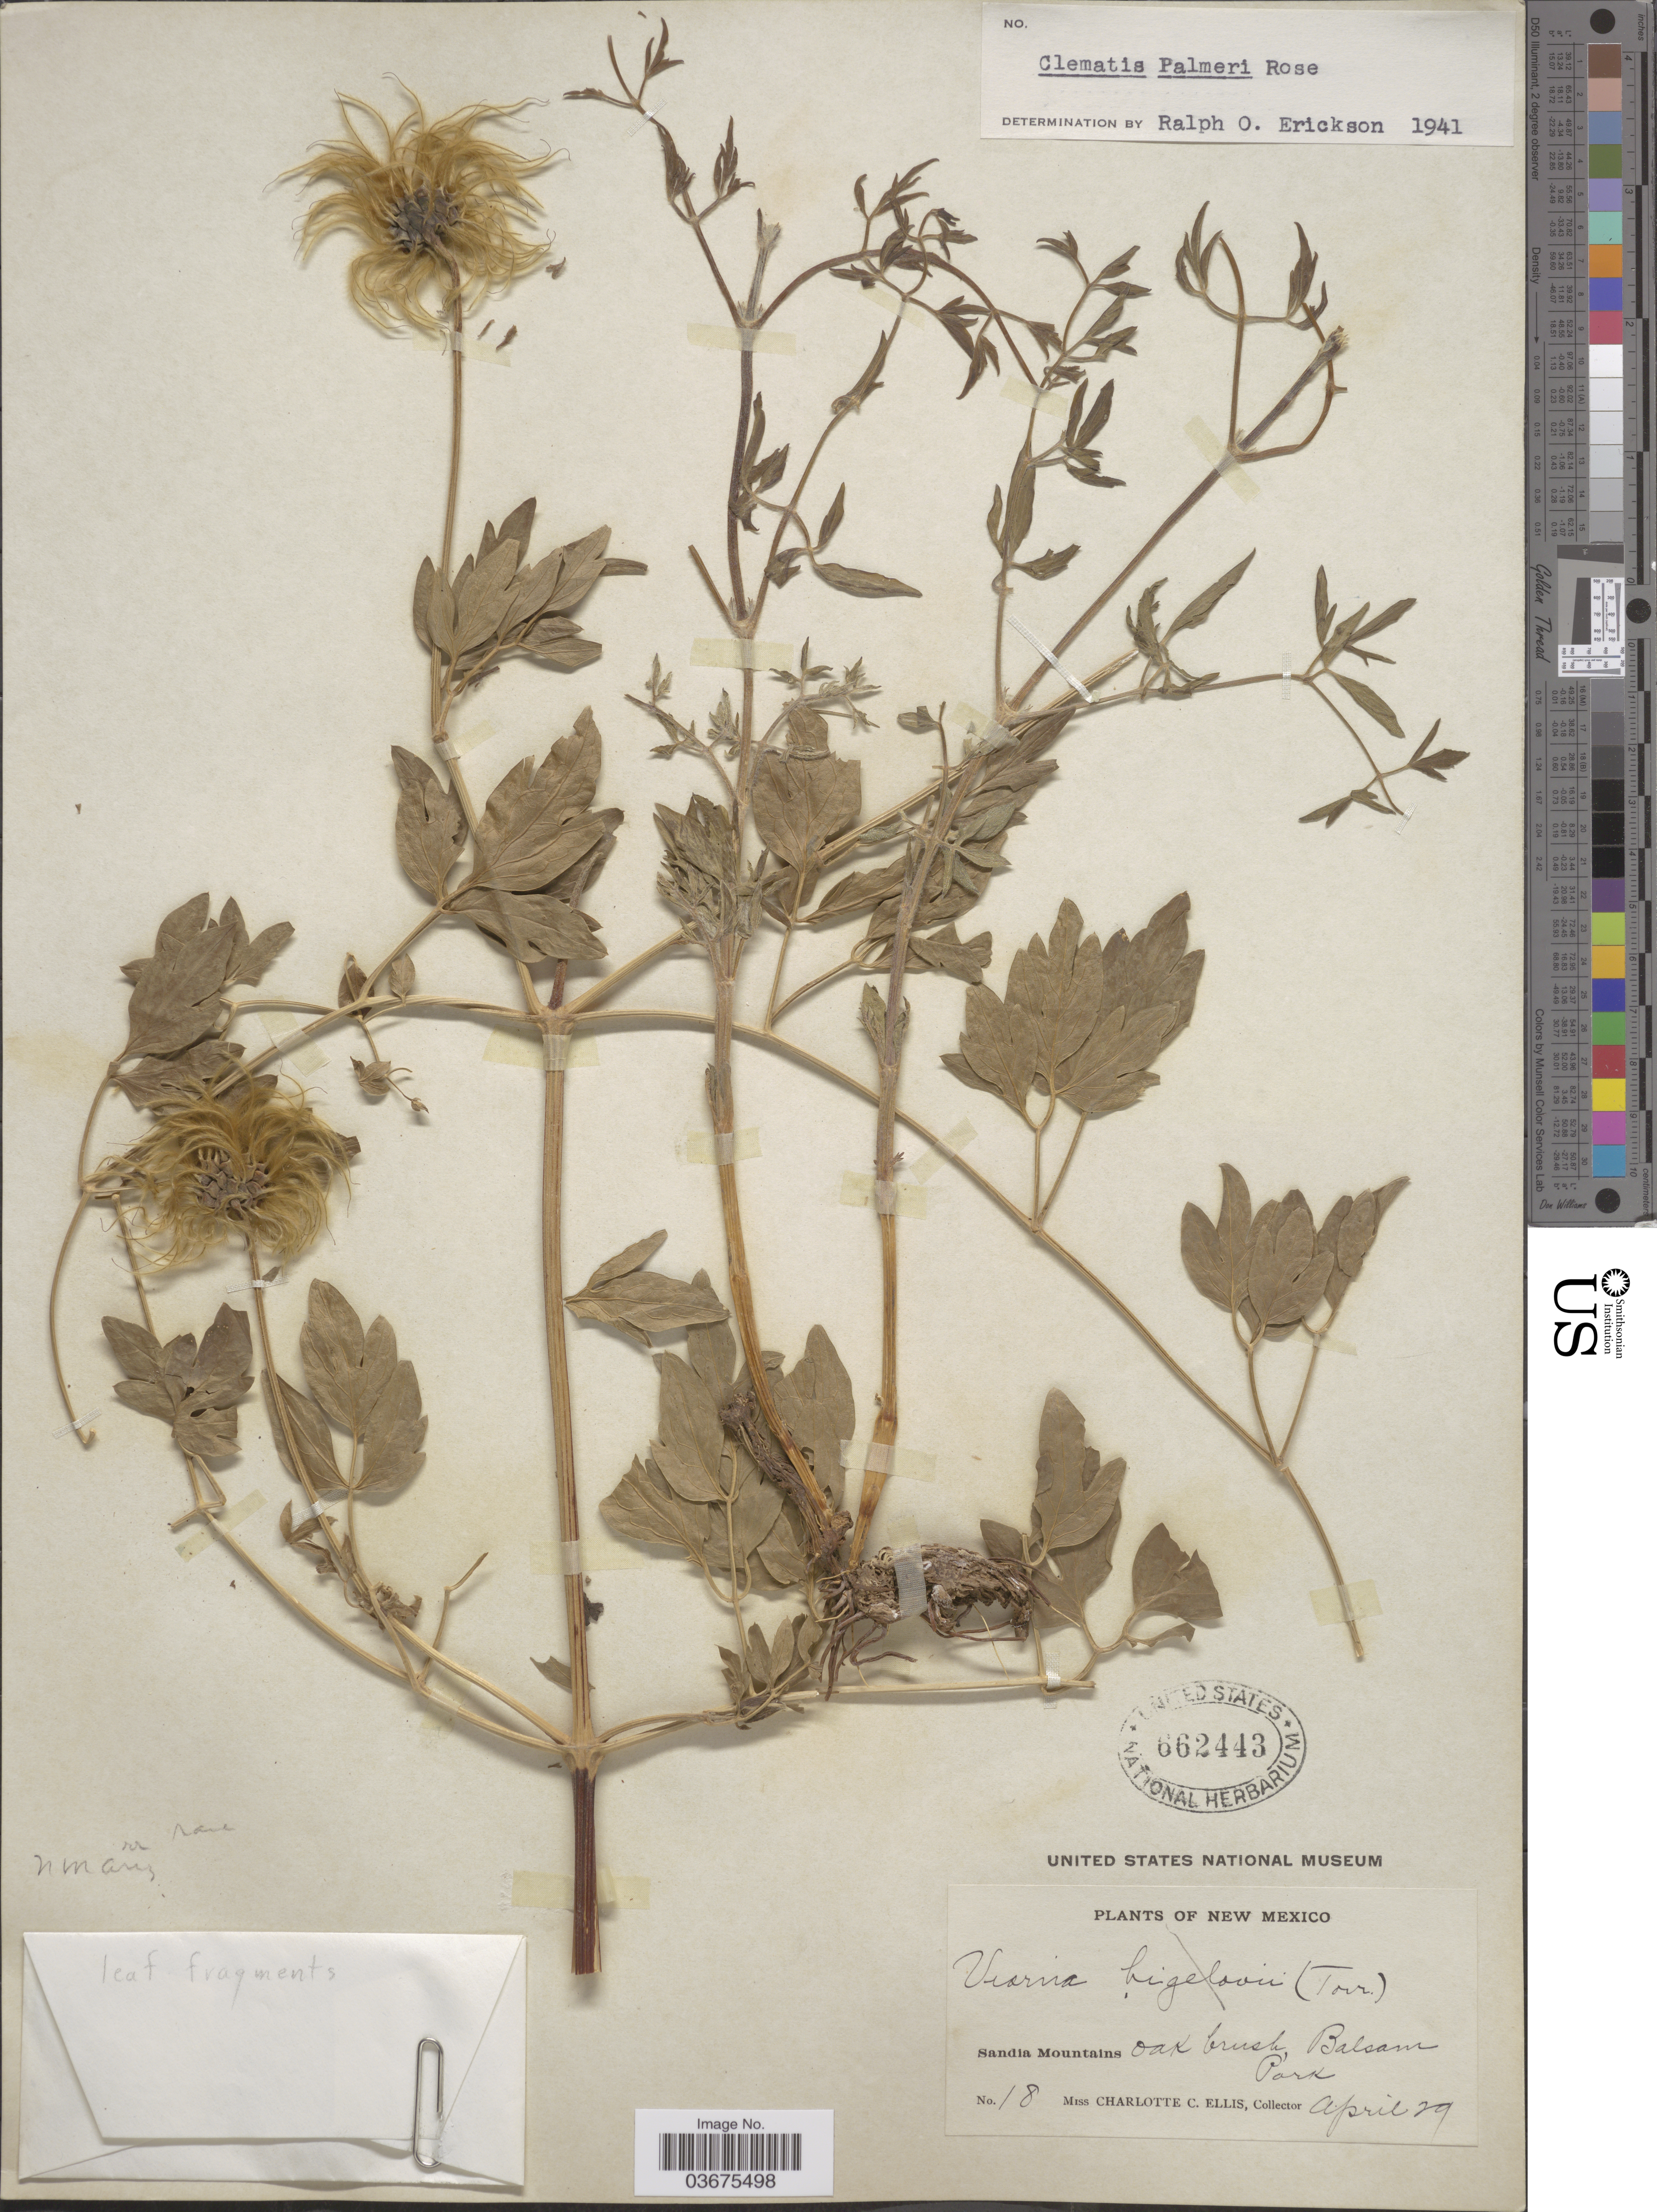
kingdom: Plantae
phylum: Tracheophyta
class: Magnoliopsida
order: Ranunculales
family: Ranunculaceae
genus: Clematis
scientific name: Clematis palmeri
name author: Rose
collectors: C. C. Ellis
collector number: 18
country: United States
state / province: New Mexico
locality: Sandia Mountains. Oak brush, Balsam Park.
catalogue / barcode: US 662443